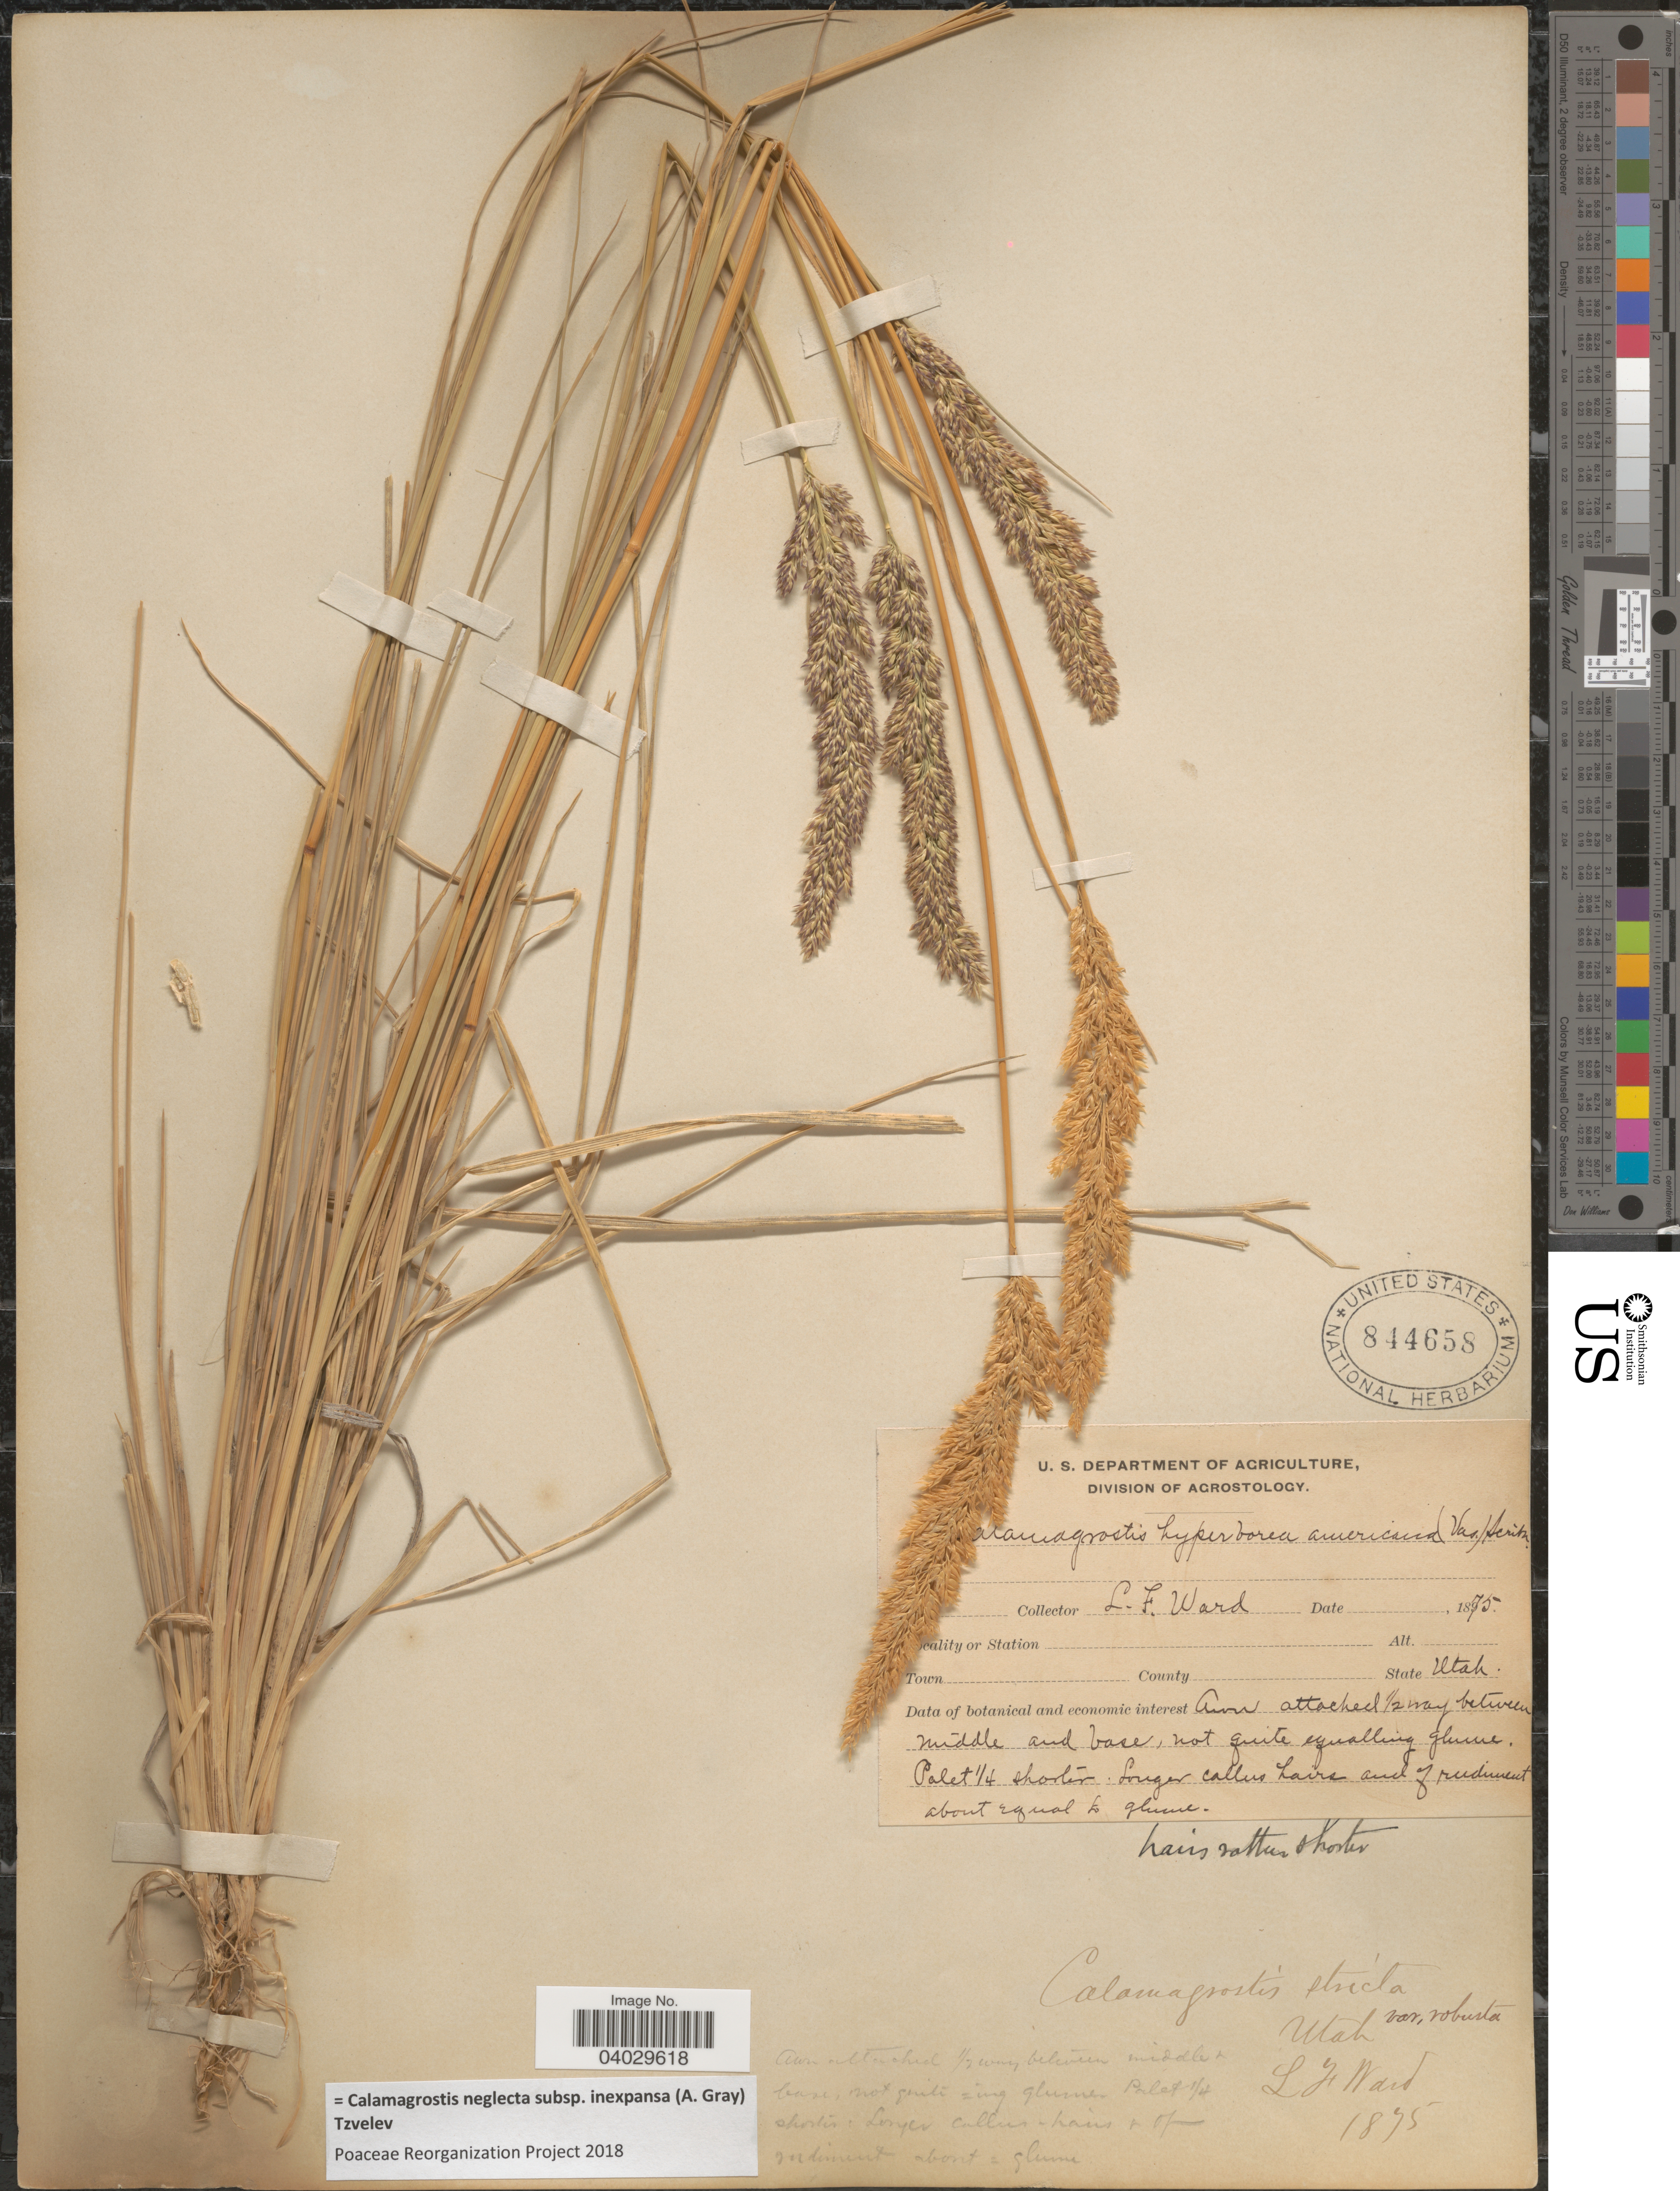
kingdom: Plantae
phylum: Tracheophyta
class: Liliopsida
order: Poales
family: Poaceae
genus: Calamagrostis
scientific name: Calamagrostis neglecta subsp. inexpansa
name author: (A. Gray) Tzvelev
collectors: L. Ward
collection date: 1875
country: United States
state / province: Utah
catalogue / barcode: US 844658